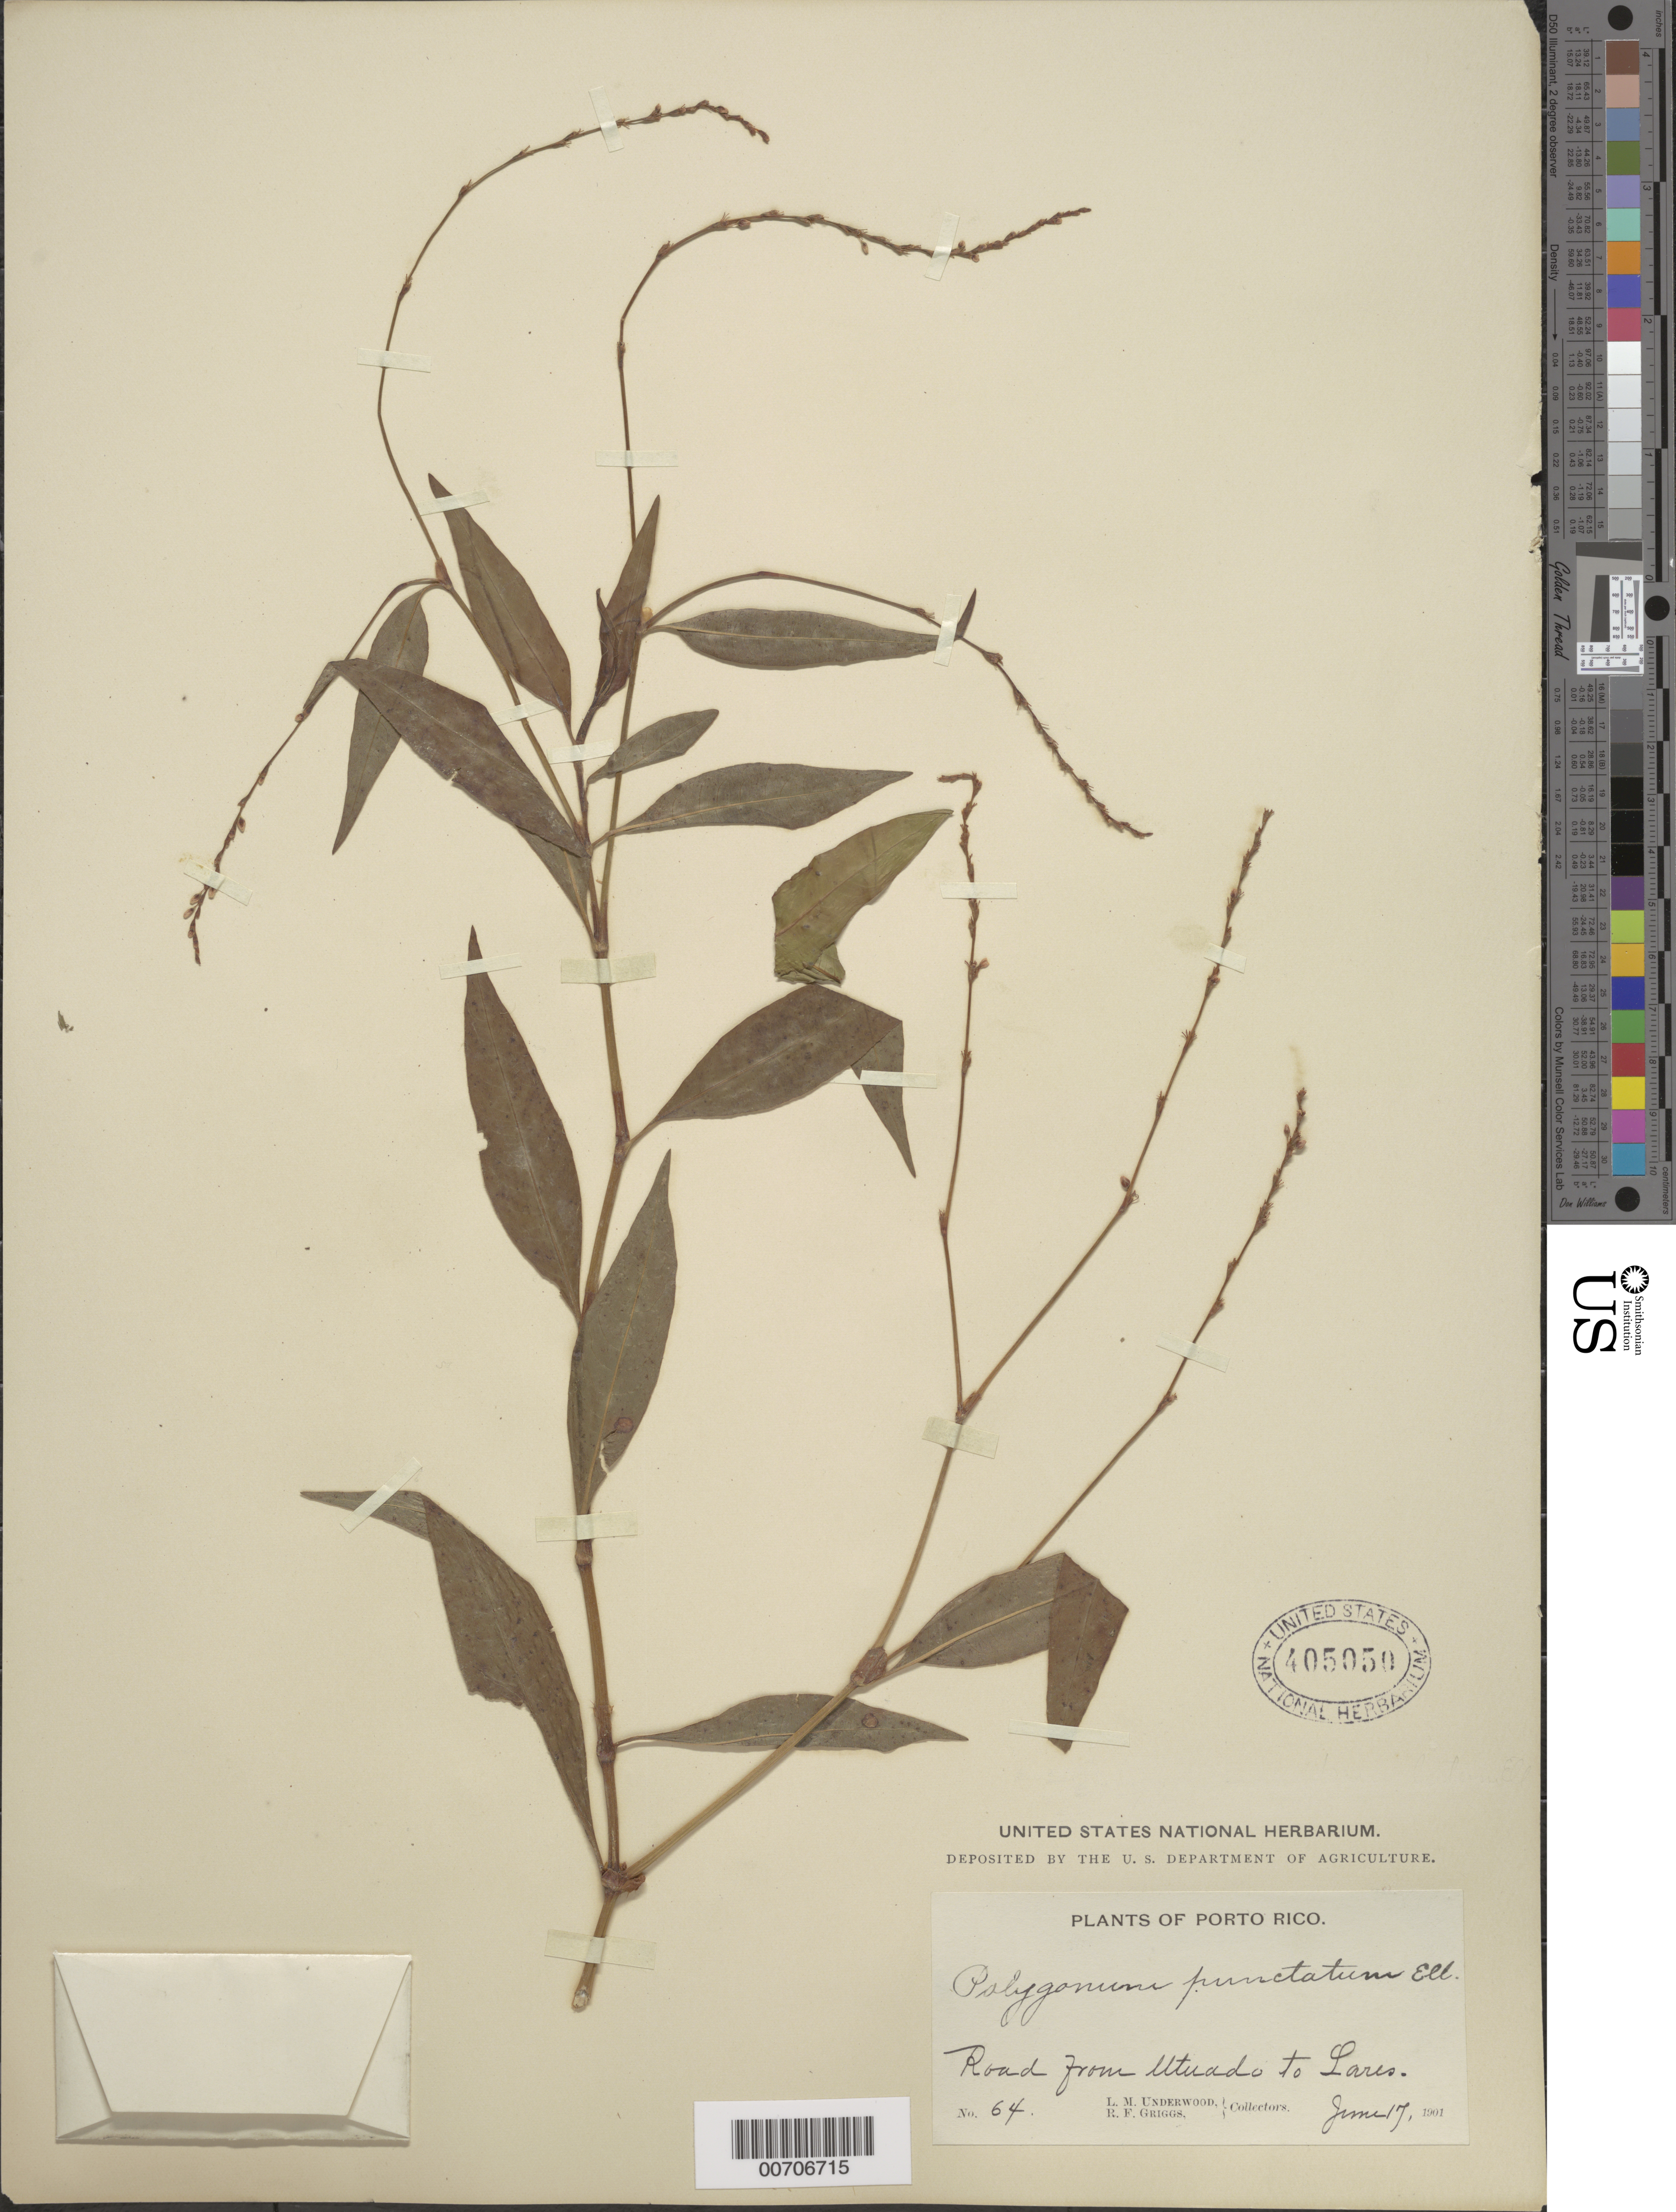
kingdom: Plantae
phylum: Tracheophyta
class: Magnoliopsida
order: Caryophyllales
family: Polygonaceae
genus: Polygonum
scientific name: Polygonum punctatum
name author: Elliott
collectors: L. M. Underwood & R. F. Griggs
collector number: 64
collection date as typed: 17 Jun 1901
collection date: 1901-06-17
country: Puerto Rico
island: Greater Antilles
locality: Utuado to Ponce, road from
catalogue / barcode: US 405050